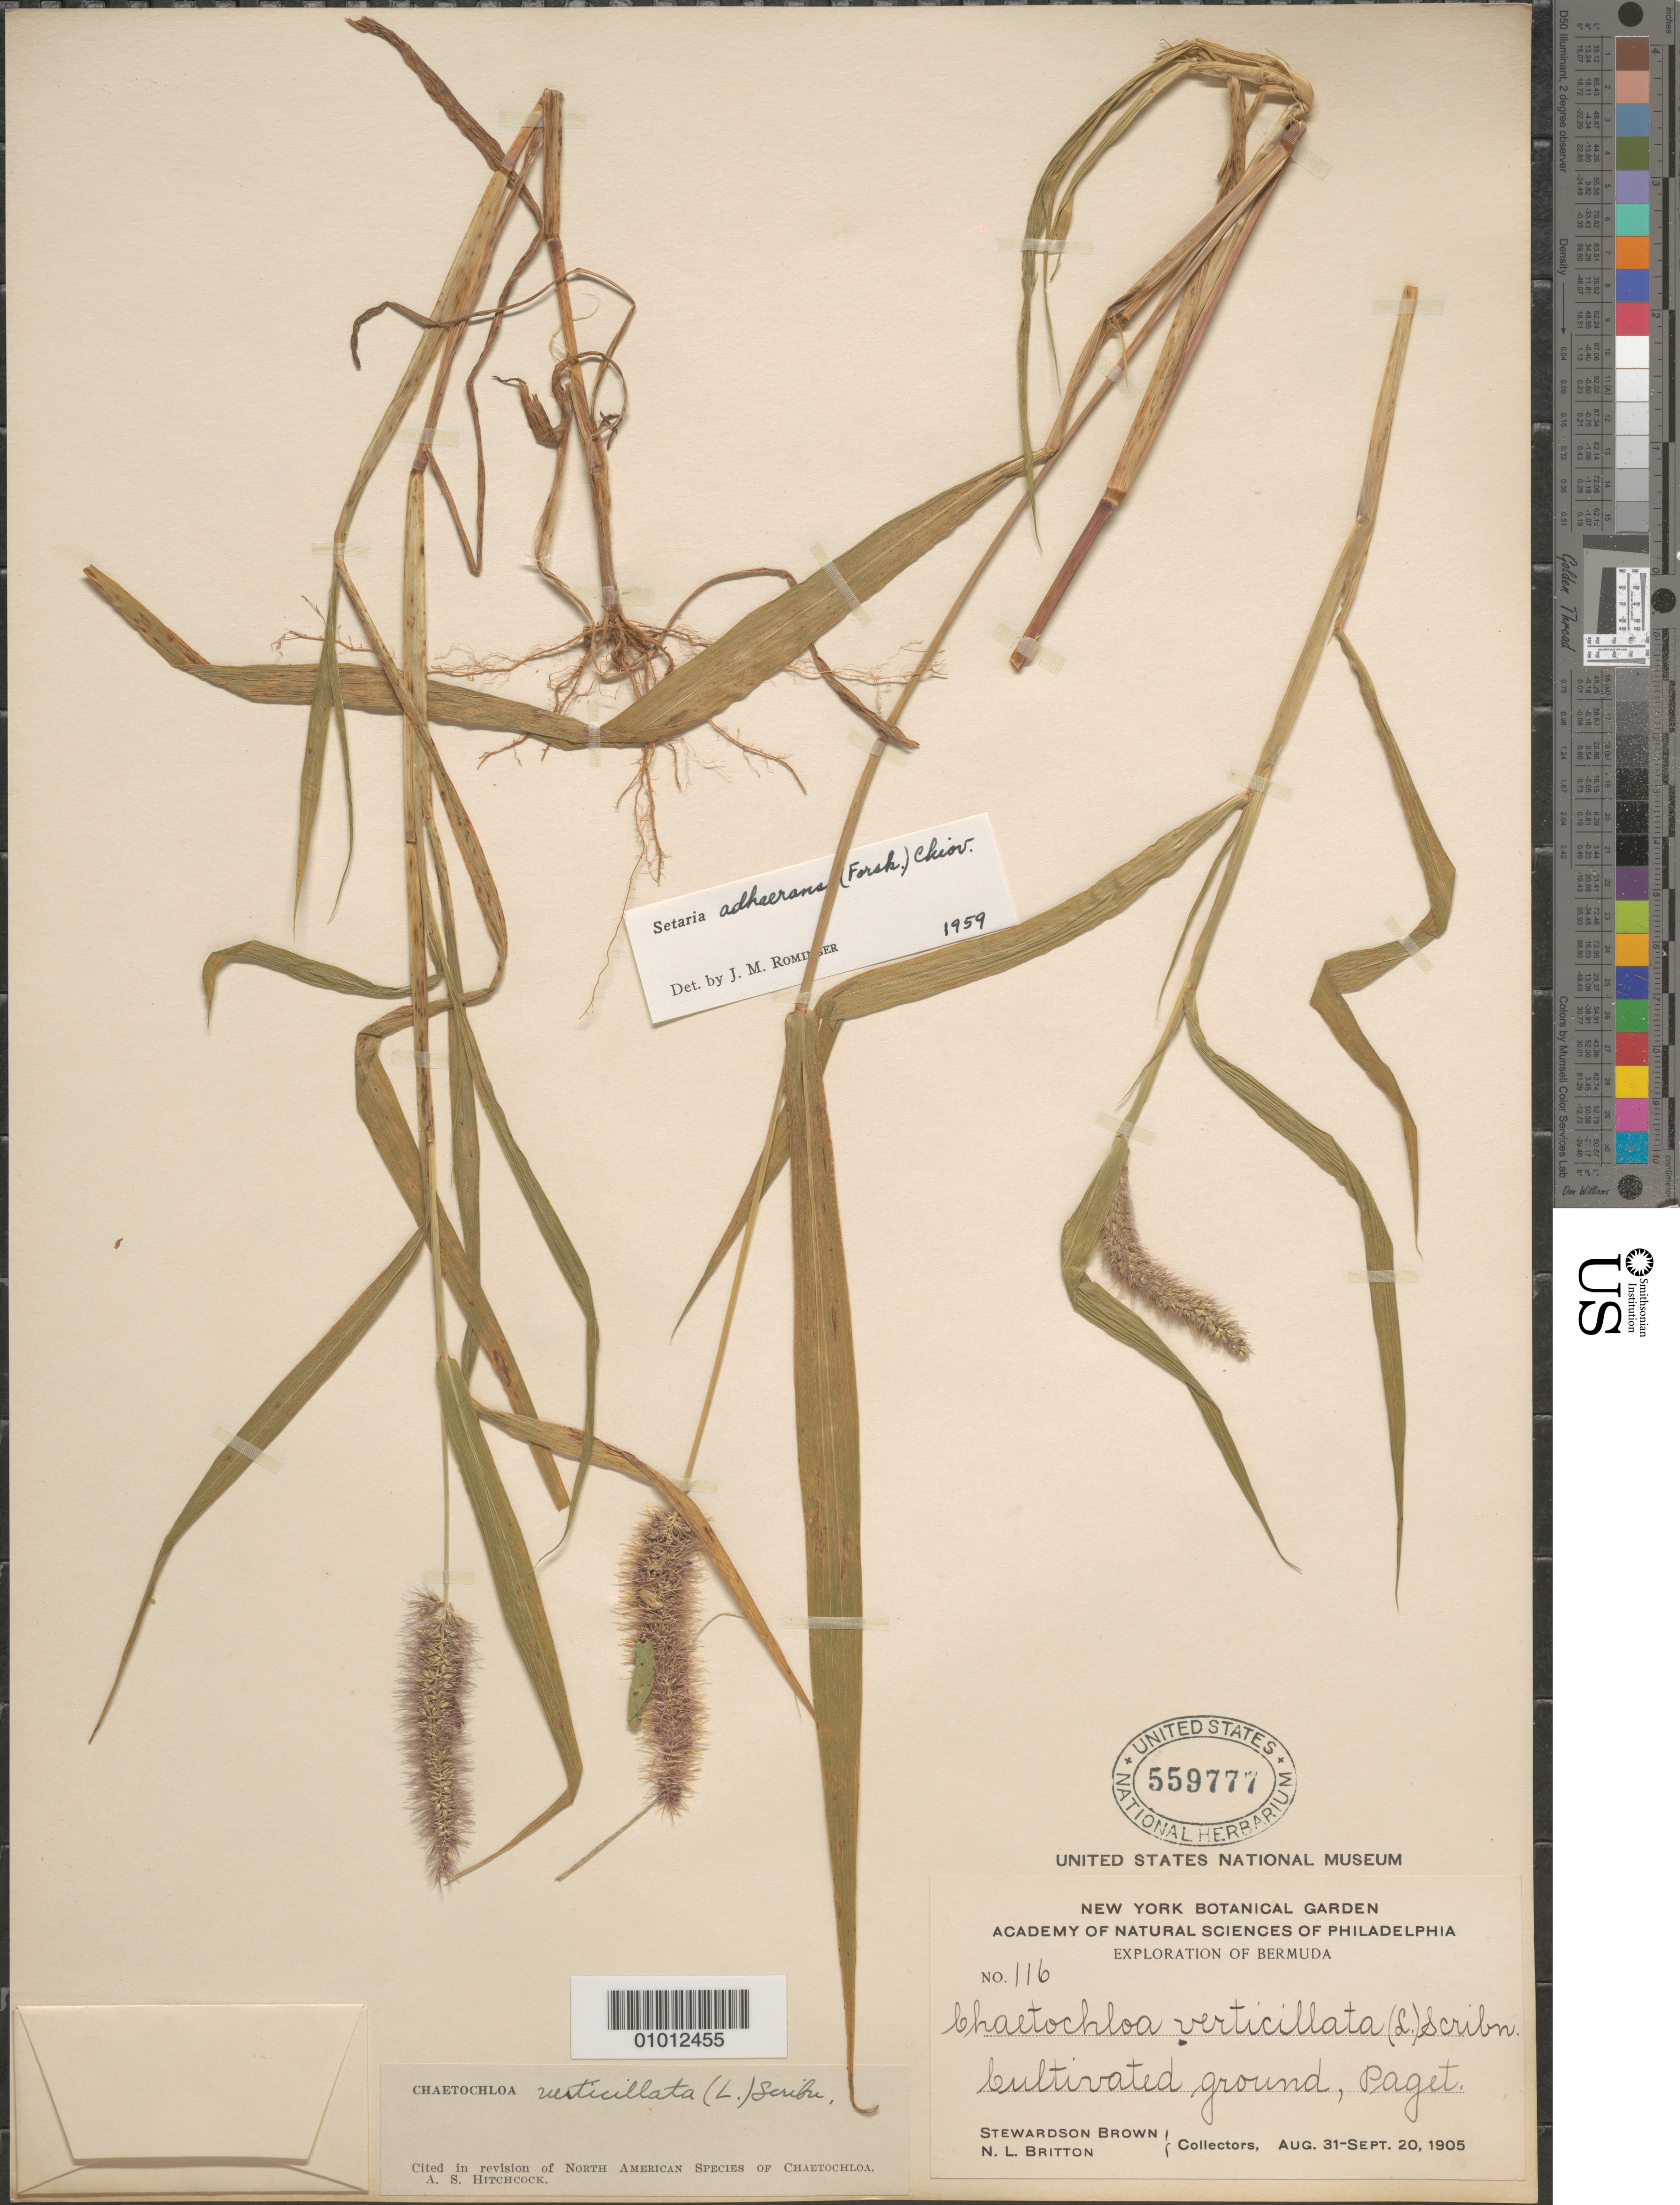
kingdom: Plantae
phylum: Tracheophyta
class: Liliopsida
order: Poales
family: Poaceae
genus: Setaria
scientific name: Setaria adhaerens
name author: (Forssk.) Chiov.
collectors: S. Brown & N. Britton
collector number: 116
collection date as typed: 31 Aug 1905 to 20 Sep 1905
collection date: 1905-08-31/1905-09-20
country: Bermuda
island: Bermuda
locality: Paget.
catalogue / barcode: US 559777